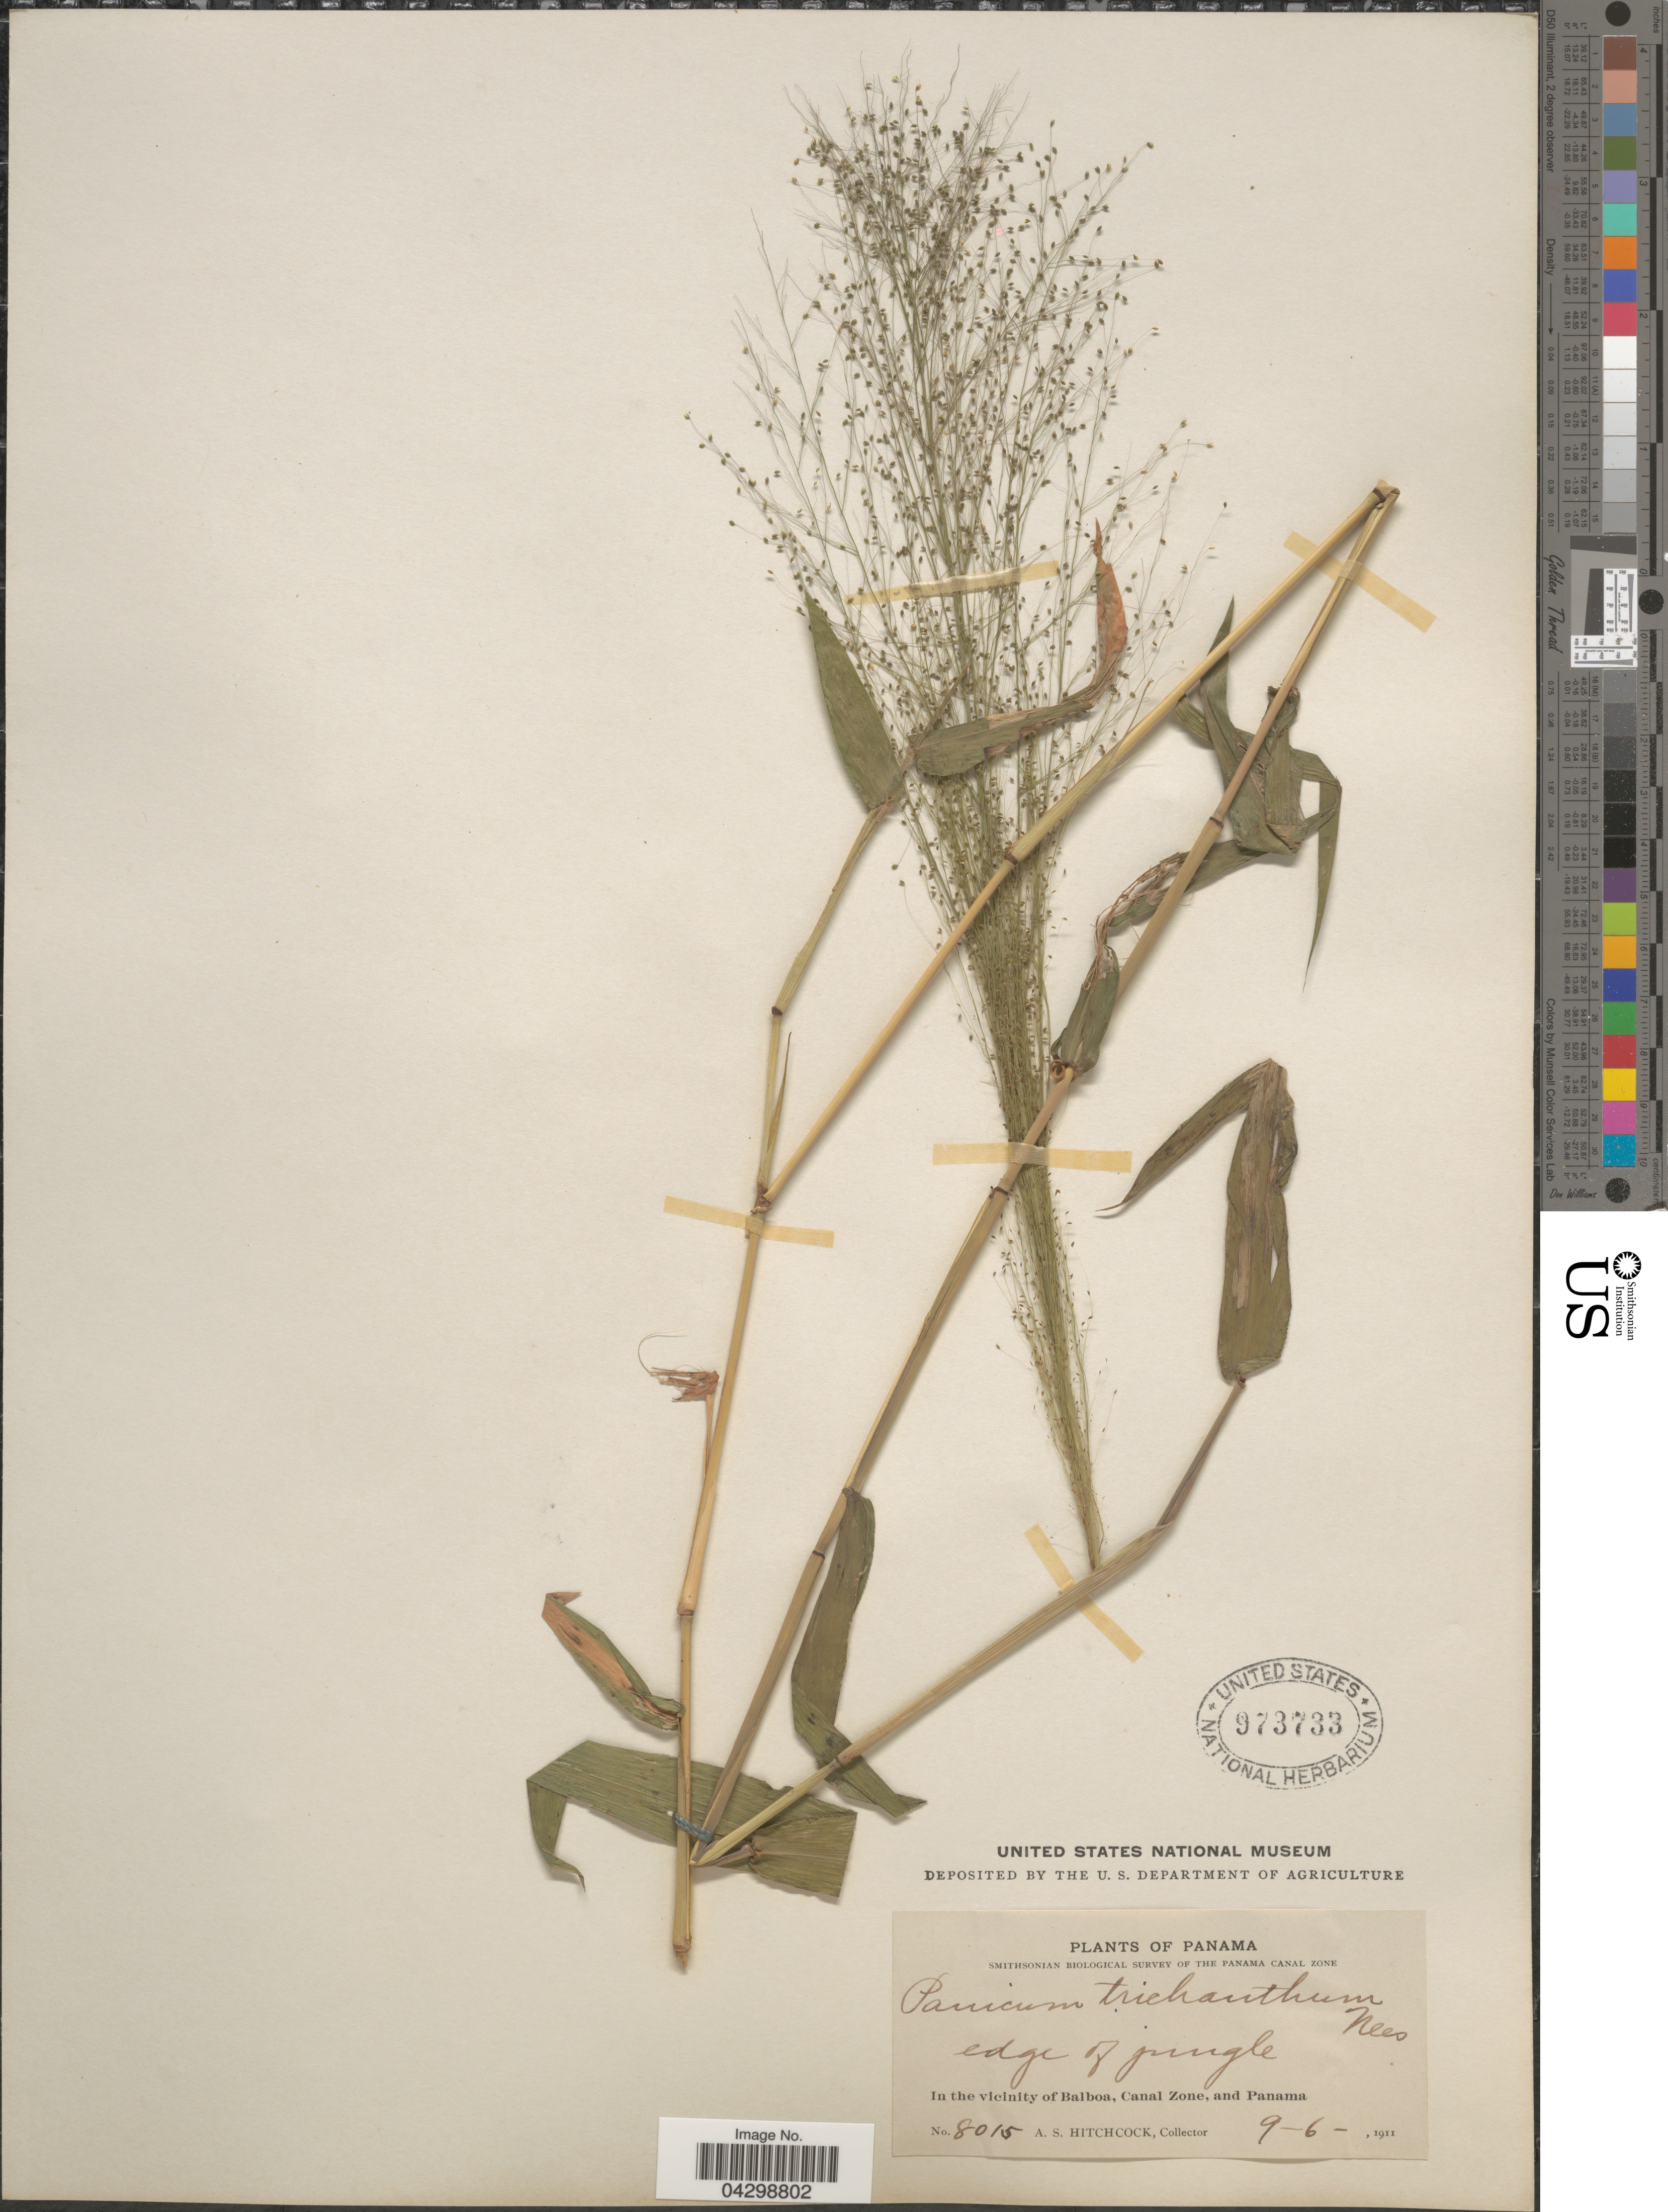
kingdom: Plantae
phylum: Tracheophyta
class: Liliopsida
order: Poales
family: Poaceae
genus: Panicum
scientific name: Panicum trichanthum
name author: Nees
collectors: A. S. Hitchcock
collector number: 8015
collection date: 1911-06-09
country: Panama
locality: Smithsonian Biological Survey of the Panama Canal Zone. In the vicinity of Balboa, Canal Zone, and Panama.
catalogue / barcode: US 973733